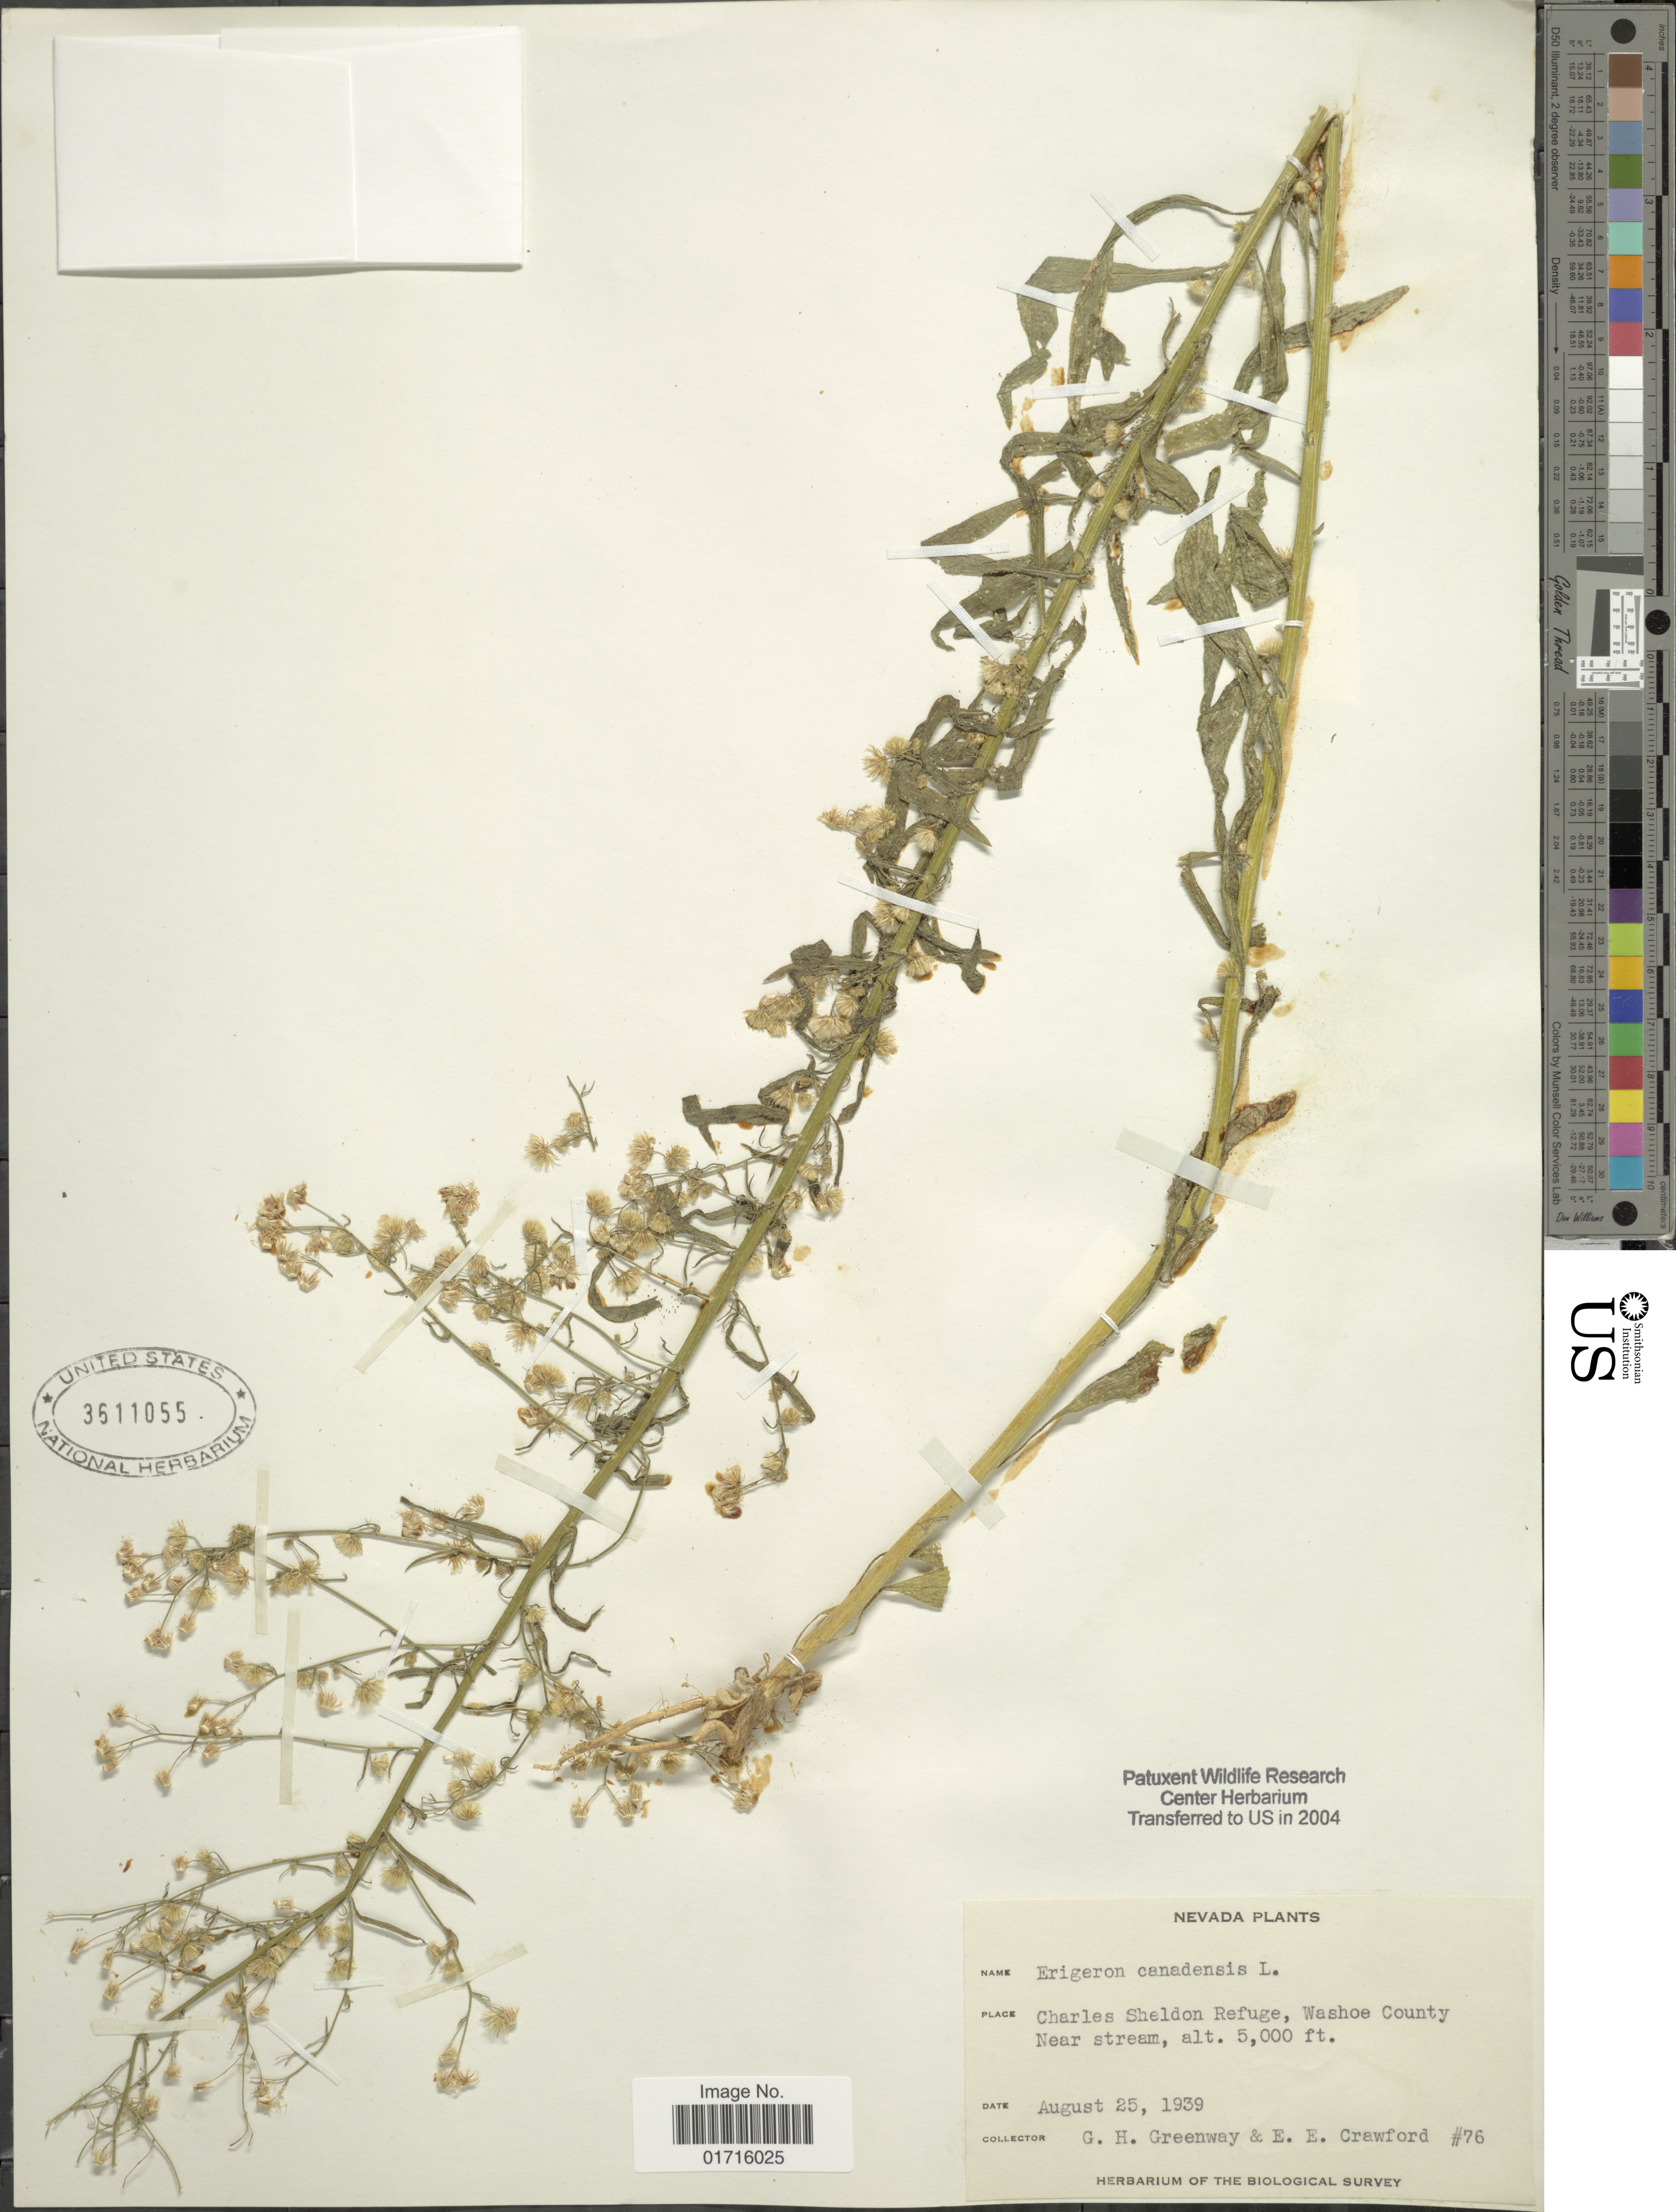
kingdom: Plantae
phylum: Tracheophyta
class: Magnoliopsida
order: Asterales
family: Asteraceae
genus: Conyza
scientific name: Conyza canadensis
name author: (L.) Cronq.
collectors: G. Greenway & E. Crawford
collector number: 76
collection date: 1939-08-25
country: United States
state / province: Nevada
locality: Charles Sheldon Refuge, Washoe County, near Stream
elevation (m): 1524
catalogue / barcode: US 3611055